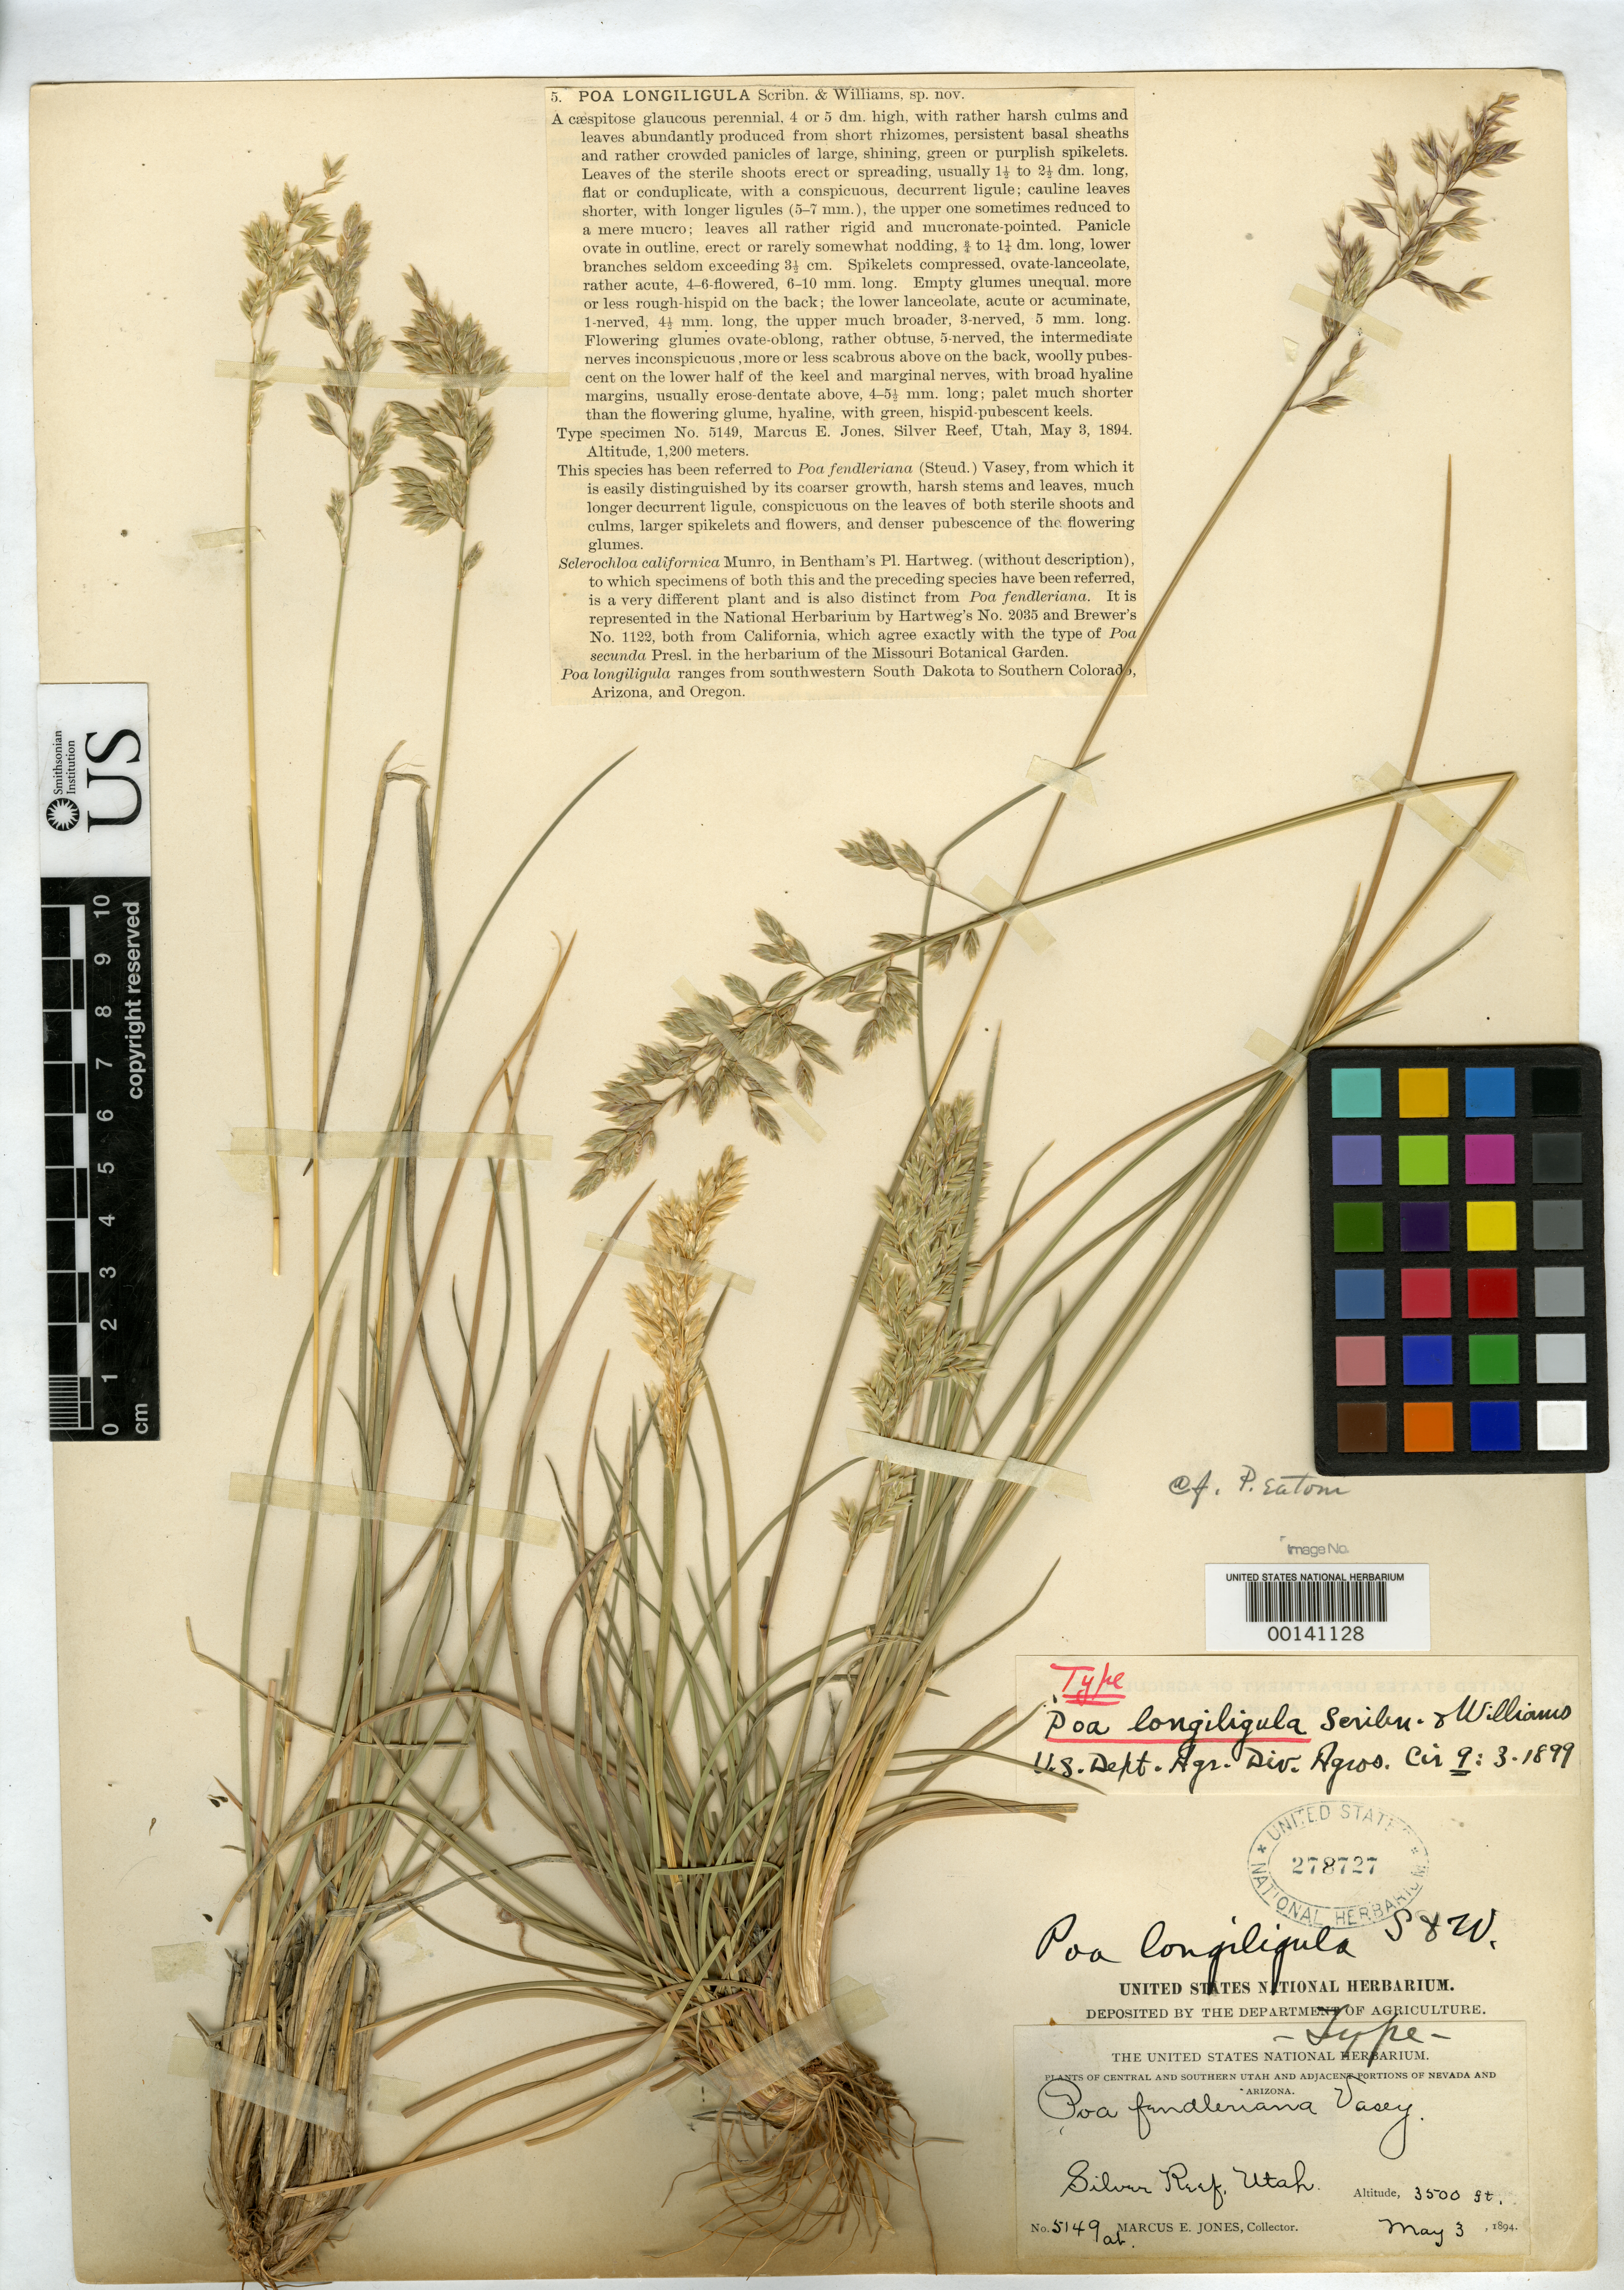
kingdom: Plantae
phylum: Tracheophyta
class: Liliopsida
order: Poales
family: Poaceae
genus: Poa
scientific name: Poa longiligula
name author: Scribn. & T.A. Williams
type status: Holotype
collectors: M. E. Jones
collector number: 5149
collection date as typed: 03 May 1894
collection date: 1894-05-03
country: United States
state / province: Utah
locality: Silver Reef; 3500 ft.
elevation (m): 1067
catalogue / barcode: US 278727